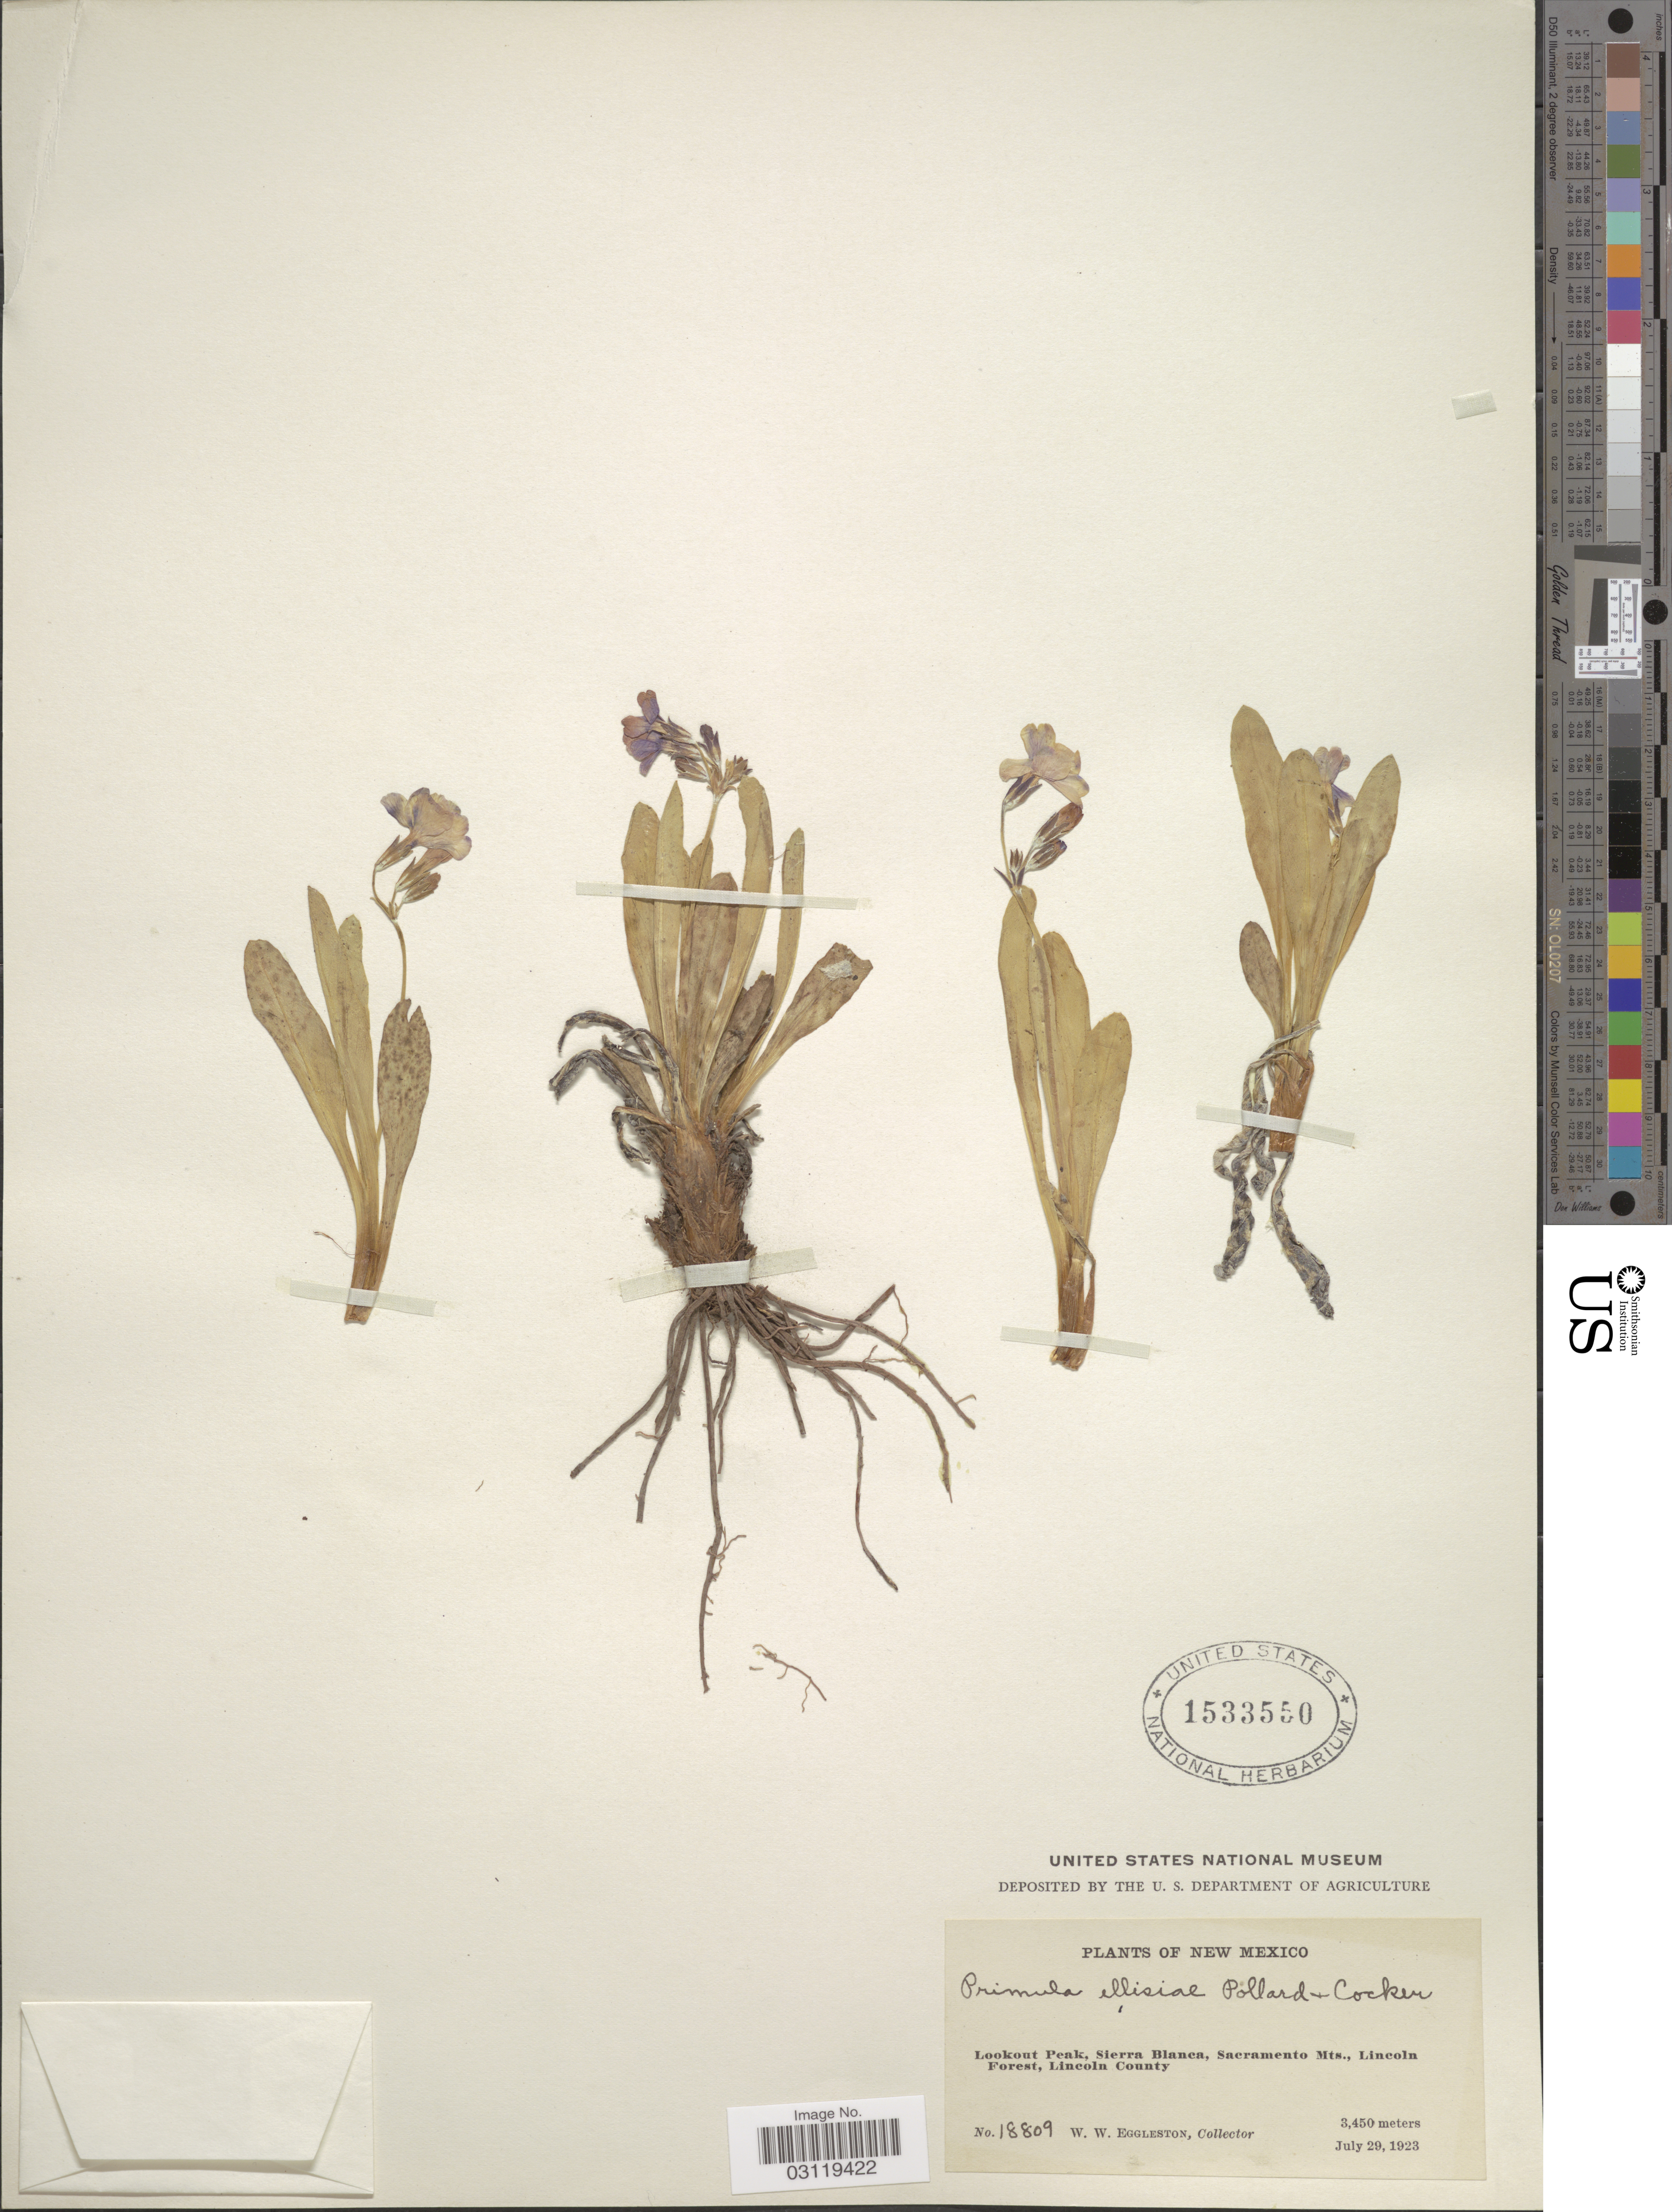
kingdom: Plantae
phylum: Tracheophyta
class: Magnoliopsida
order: Ericales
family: Primulaceae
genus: Primula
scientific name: Primula ellisiae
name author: Pollard & Cockerell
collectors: W. W. Eggleston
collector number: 18809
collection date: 1923-07-29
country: United States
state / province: New Mexico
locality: Lookout Peak, Sierra Blanca, Sacramento Mts., Lincoln Forest, Lincoln County.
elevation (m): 3450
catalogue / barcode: US 1533550